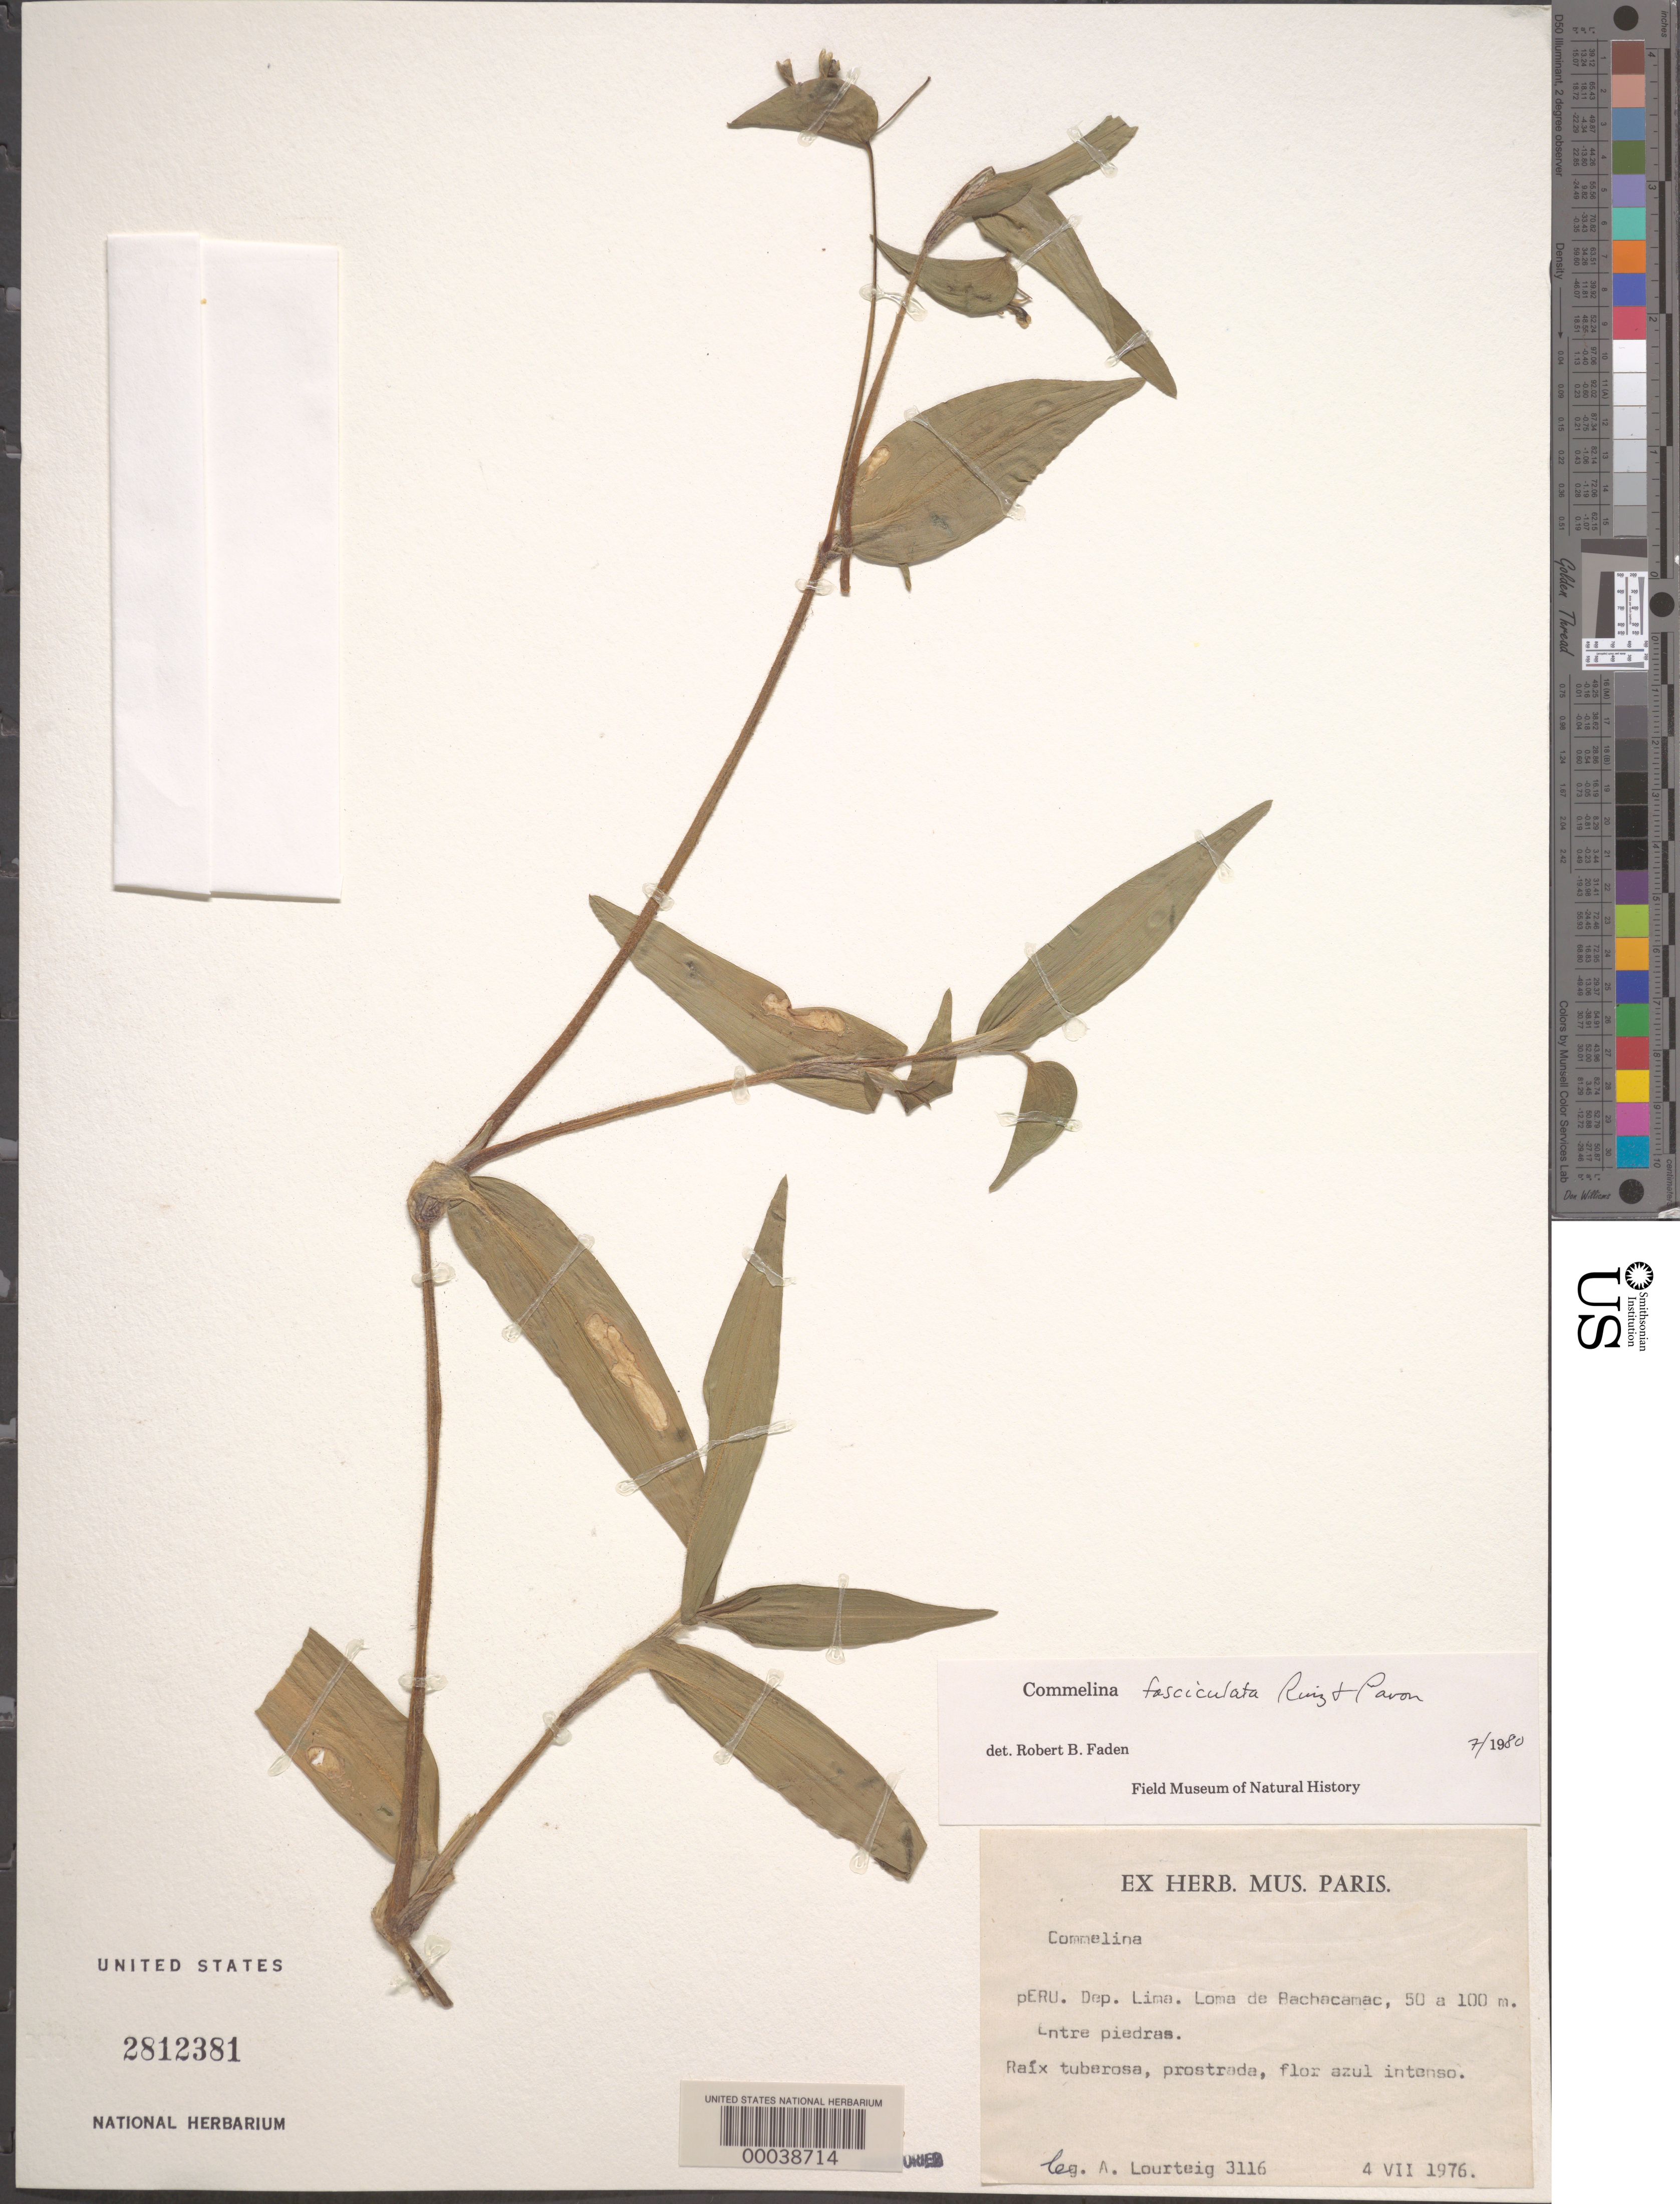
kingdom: Plantae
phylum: Tracheophyta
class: Liliopsida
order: Commelinales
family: Commelinaceae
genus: Commelina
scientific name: Commelina fasciculata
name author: Ruiz & Pav.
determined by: Faden, Robert B., (US), Smithsonian Institution - National Museum of Natural History (UNITED STATES)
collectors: A. Lourteig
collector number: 3116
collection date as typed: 04 Jul 1976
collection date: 1976-07-04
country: Peru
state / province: Lima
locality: Loma de bachacamac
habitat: Pathsides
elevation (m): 50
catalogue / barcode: US 2812381